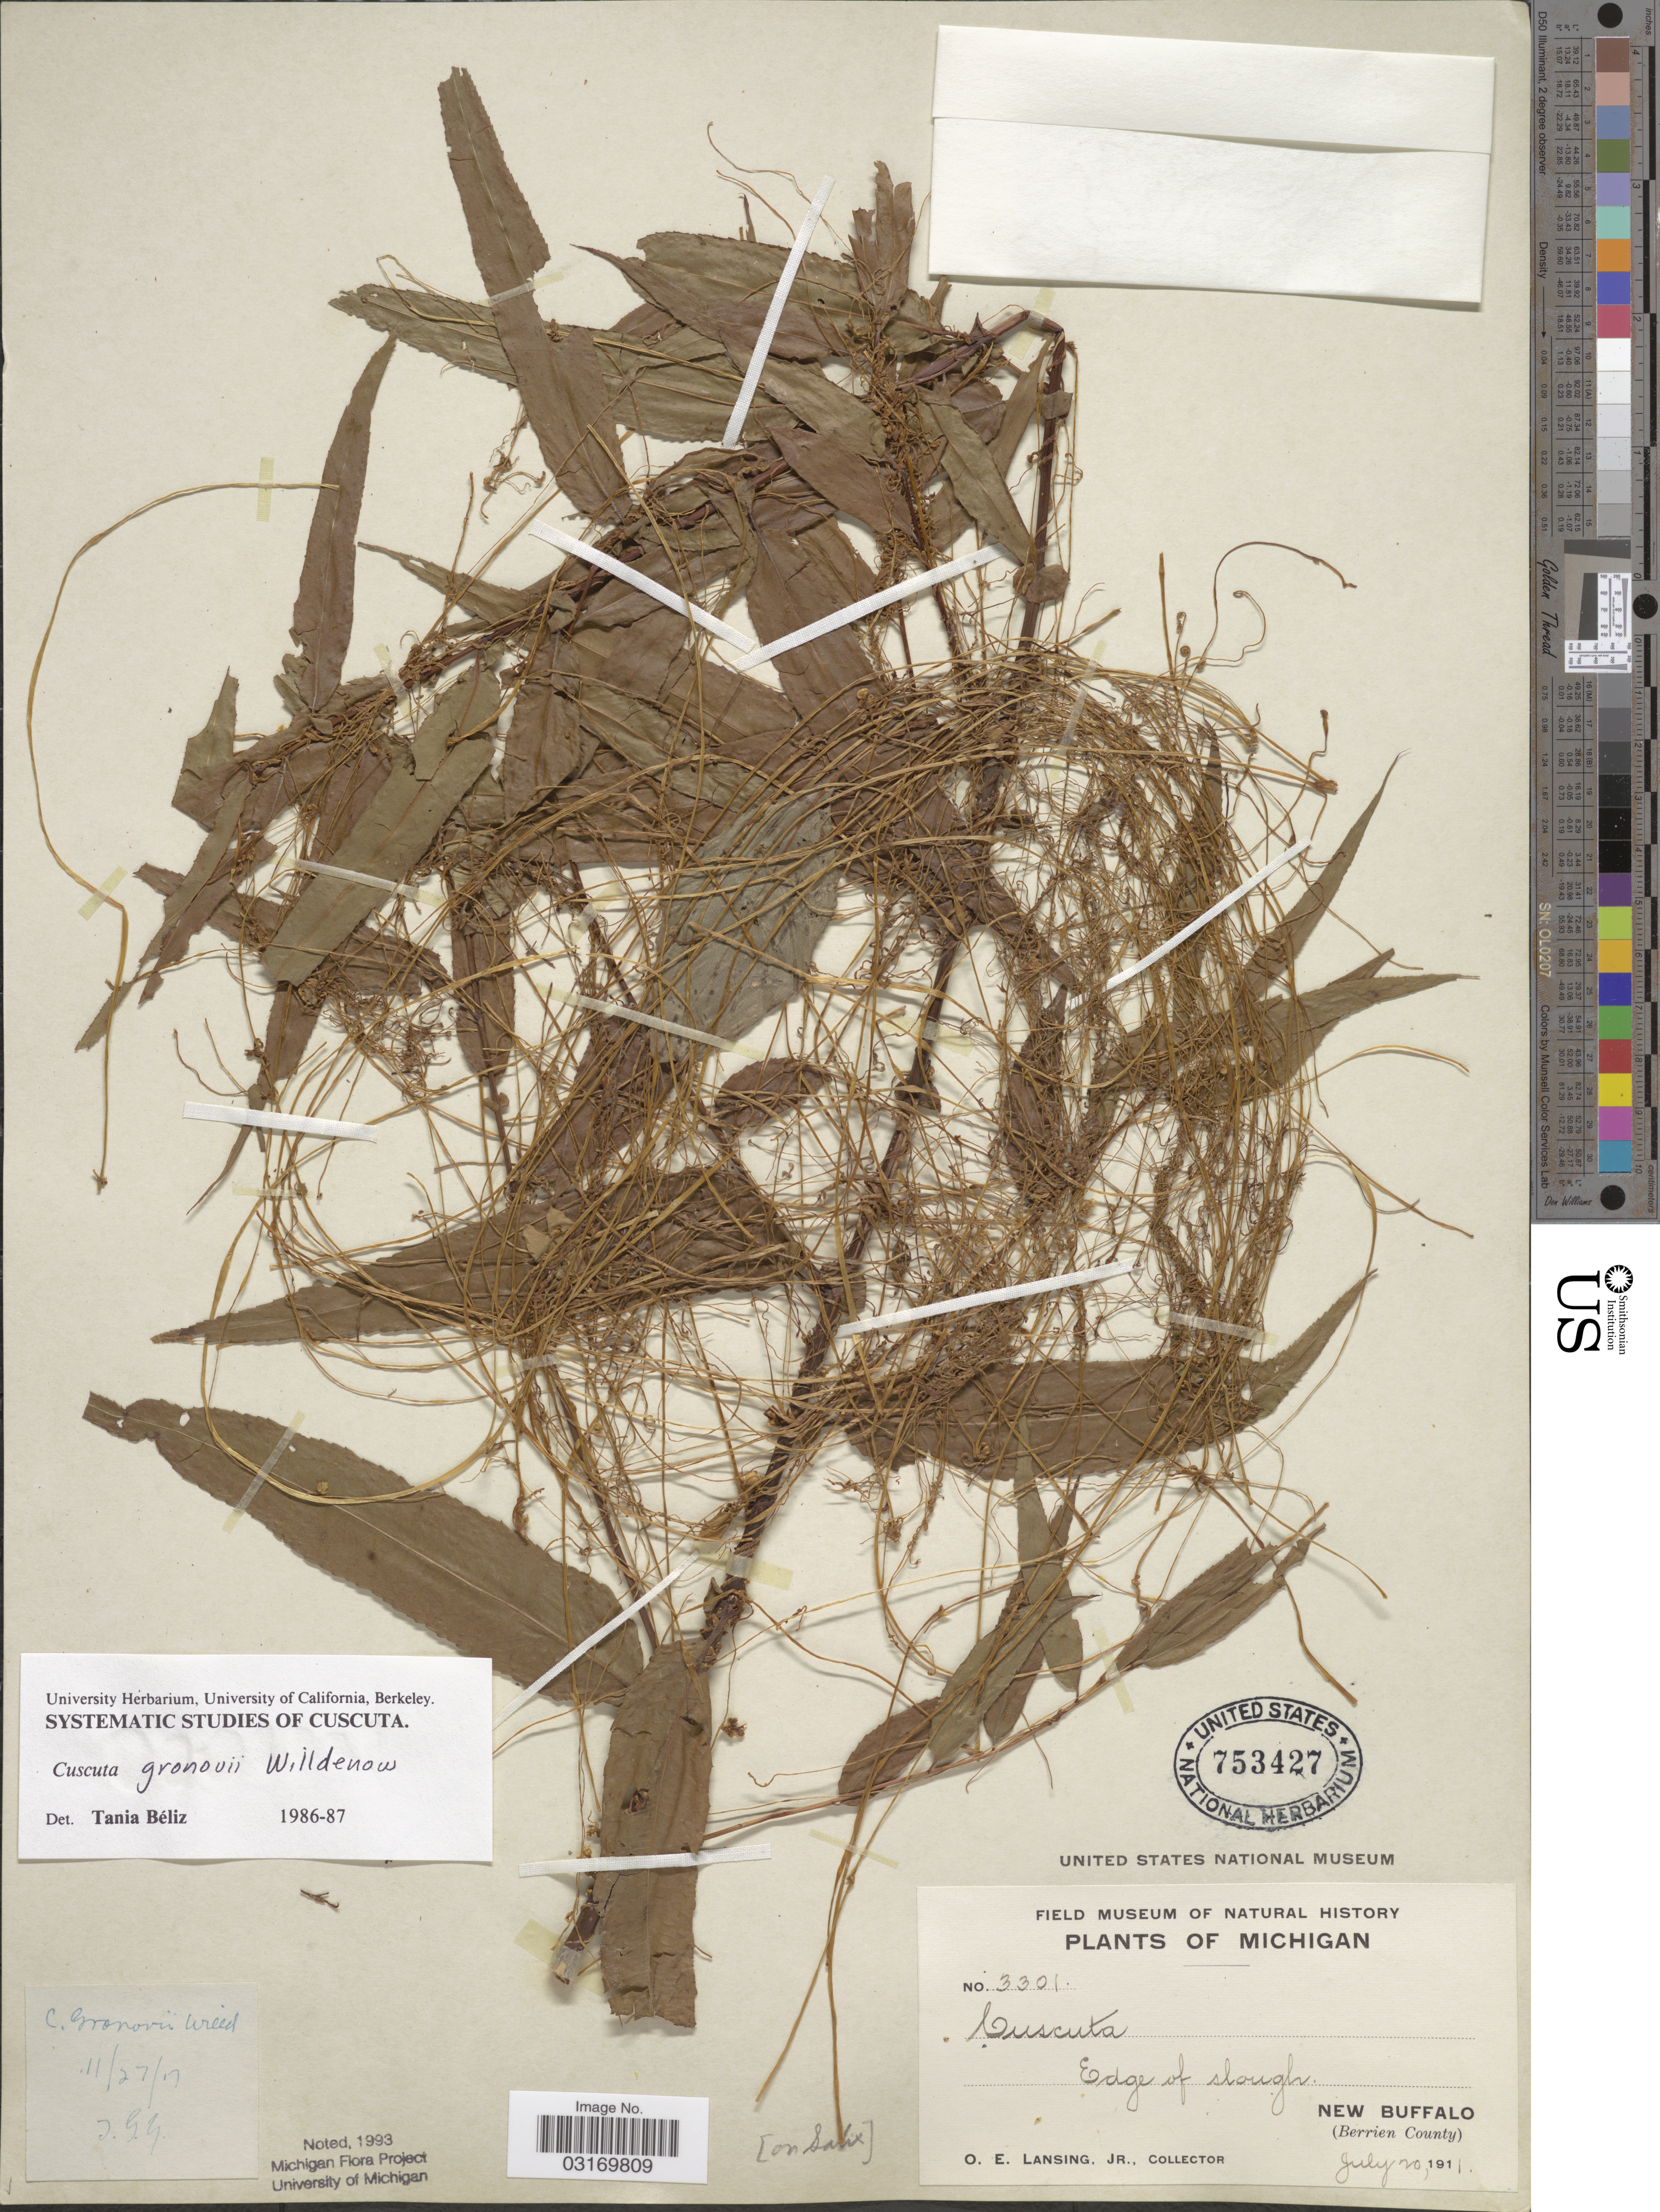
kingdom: Plantae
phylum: Tracheophyta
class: Magnoliopsida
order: Solanales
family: Convolvulaceae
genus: Cuscuta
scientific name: Cuscuta gronovii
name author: Willd. ex Schult.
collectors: O. Lansing Jr.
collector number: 3301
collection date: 1911-07-20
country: United States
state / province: Michigan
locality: Edge of slough. New Buffalo (Berrien County).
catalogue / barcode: US 753427